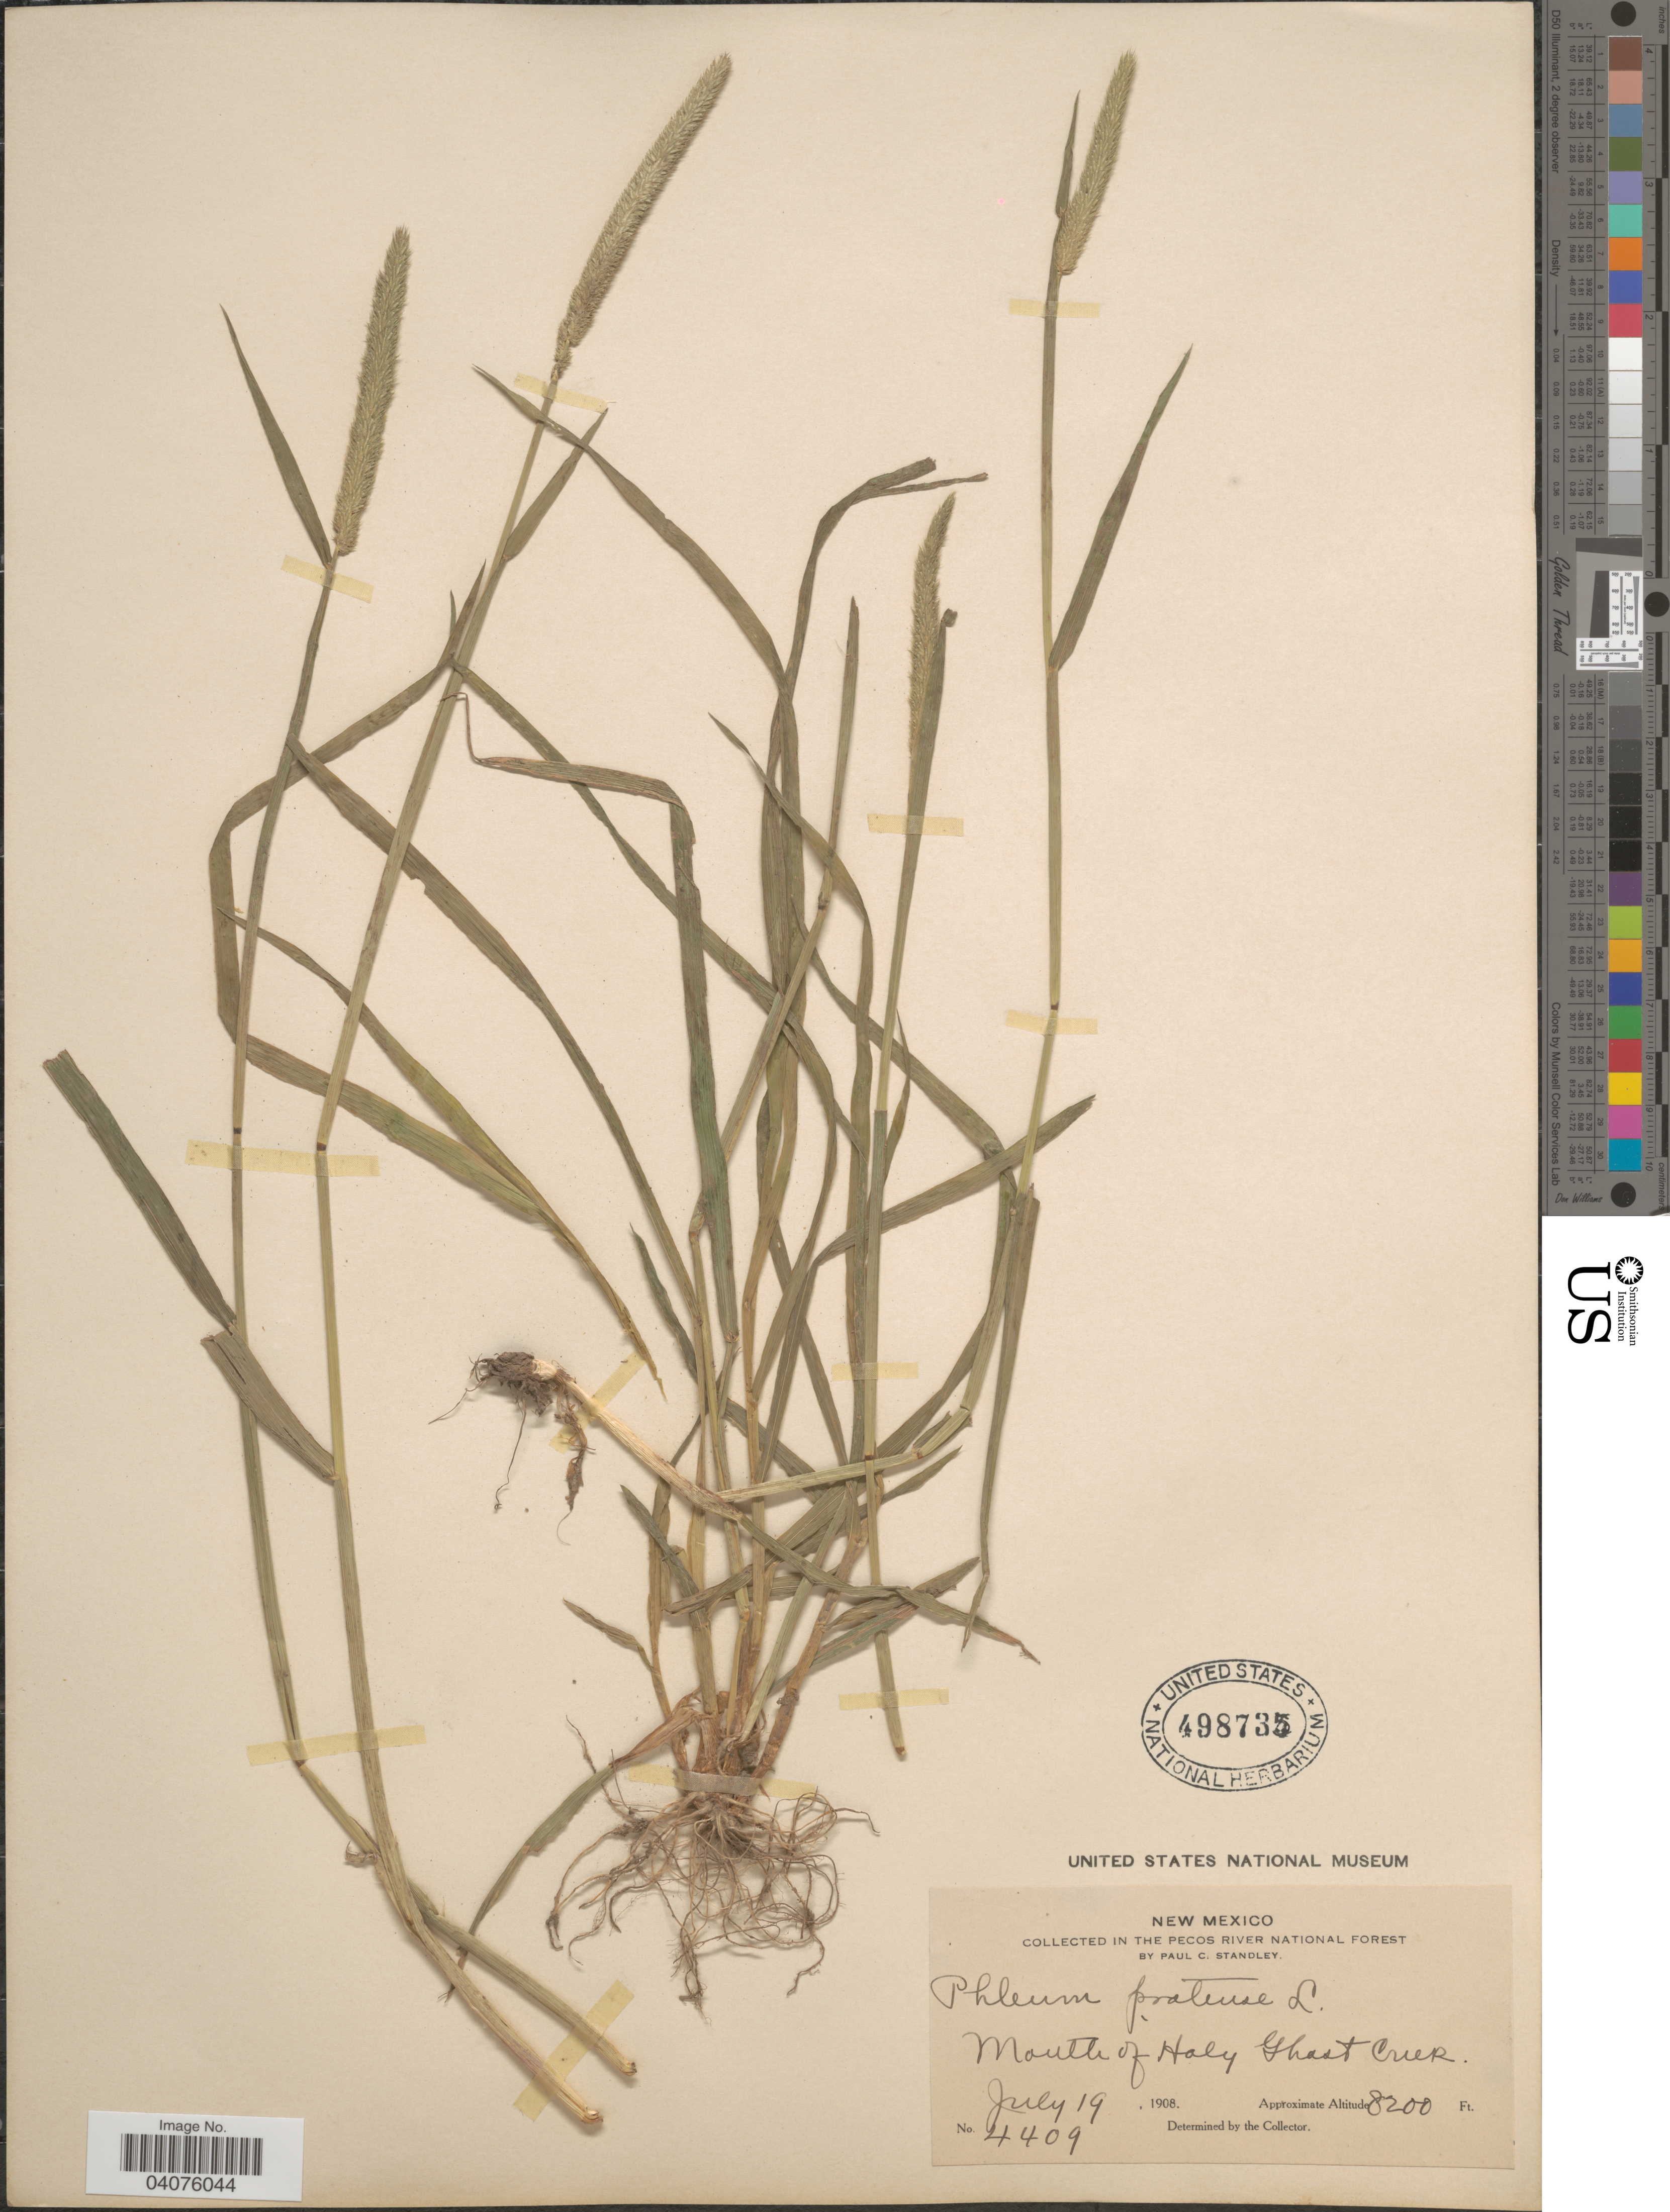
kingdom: Plantae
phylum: Tracheophyta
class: Liliopsida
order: Poales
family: Poaceae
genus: Phleum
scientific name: Phleum pratense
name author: L.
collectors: P. C. Standley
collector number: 4409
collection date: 1908-07-19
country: United States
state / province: New Mexico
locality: In the Pecos River National Forest. Mouth of Holy Ghost Creek.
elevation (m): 2499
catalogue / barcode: US 498735